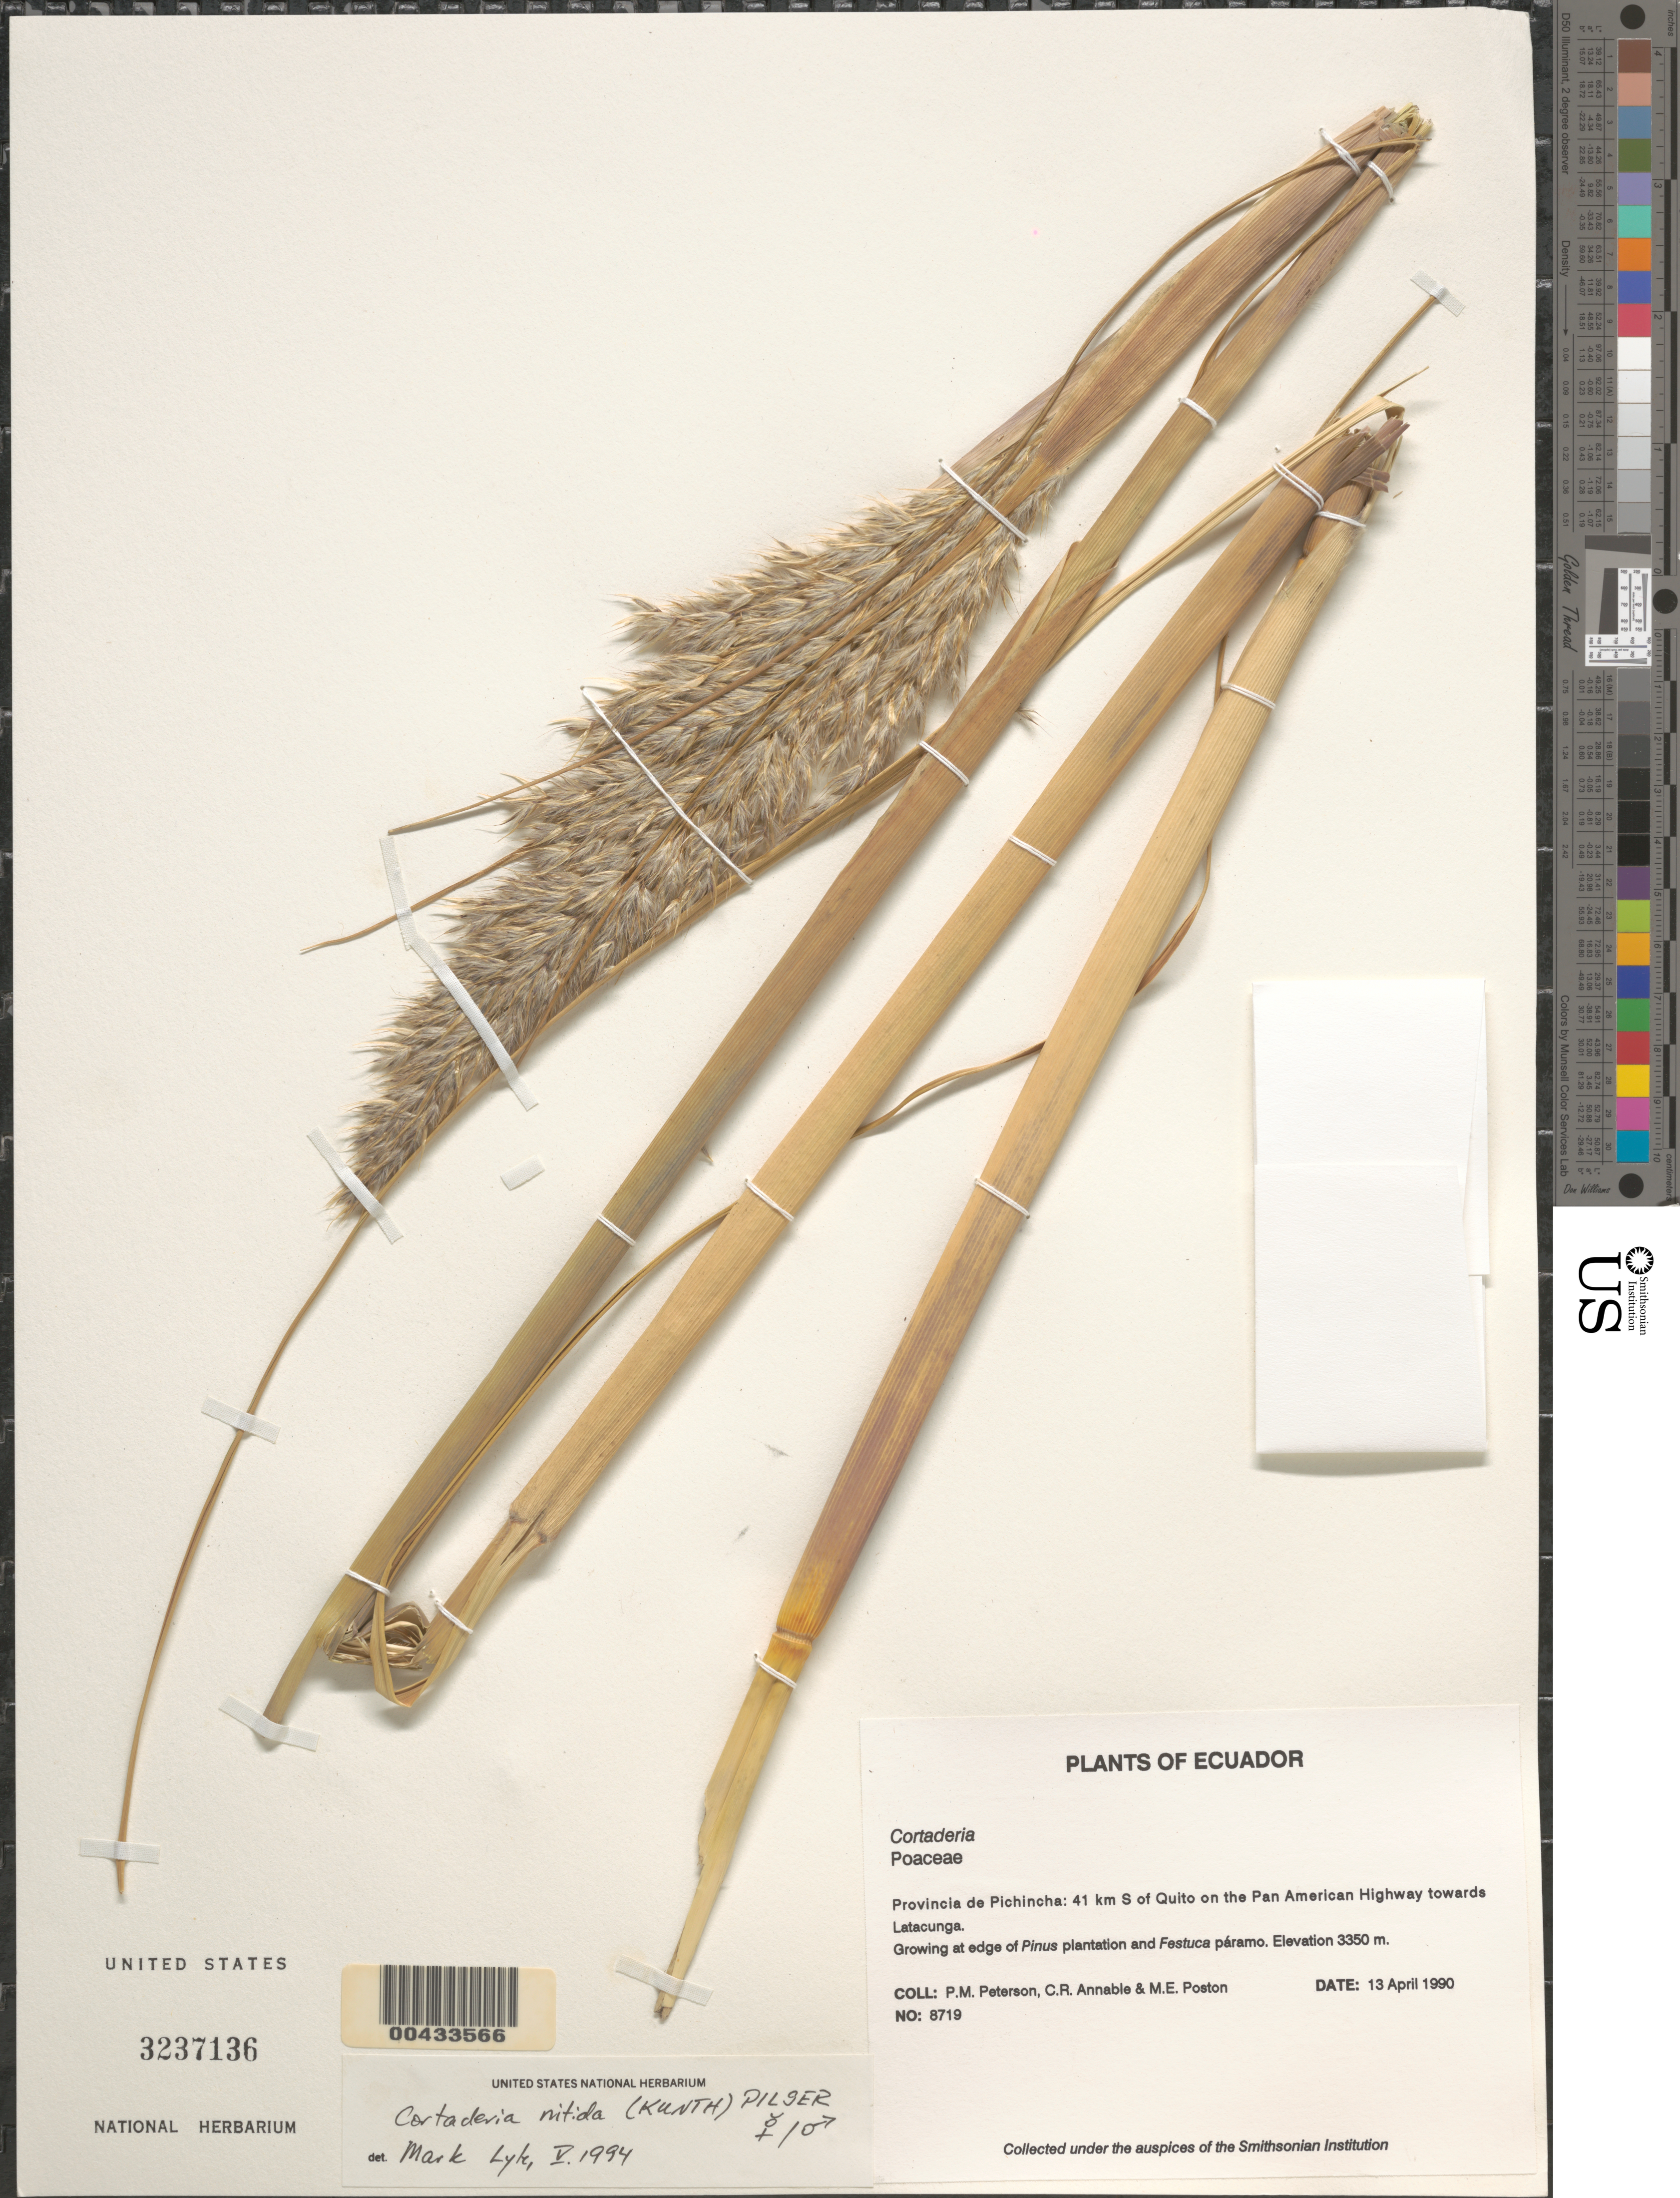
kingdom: Plantae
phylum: Tracheophyta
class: Liliopsida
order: Poales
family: Poaceae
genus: Cortaderia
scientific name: Cortaderia nitida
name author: (Kunth) Pilg.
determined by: Lyle, M.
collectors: P. M. Peterson, C. R. Annable & M. Poston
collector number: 08719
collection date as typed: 13 Apr 1990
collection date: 1990-04-13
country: Ecuador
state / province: Pichincha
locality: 41 km S of Quito on the Pan American Highway towards Latacunga.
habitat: Growing at edge of Pinus plantation and Festuca páramo.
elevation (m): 3350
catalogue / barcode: US 3237136